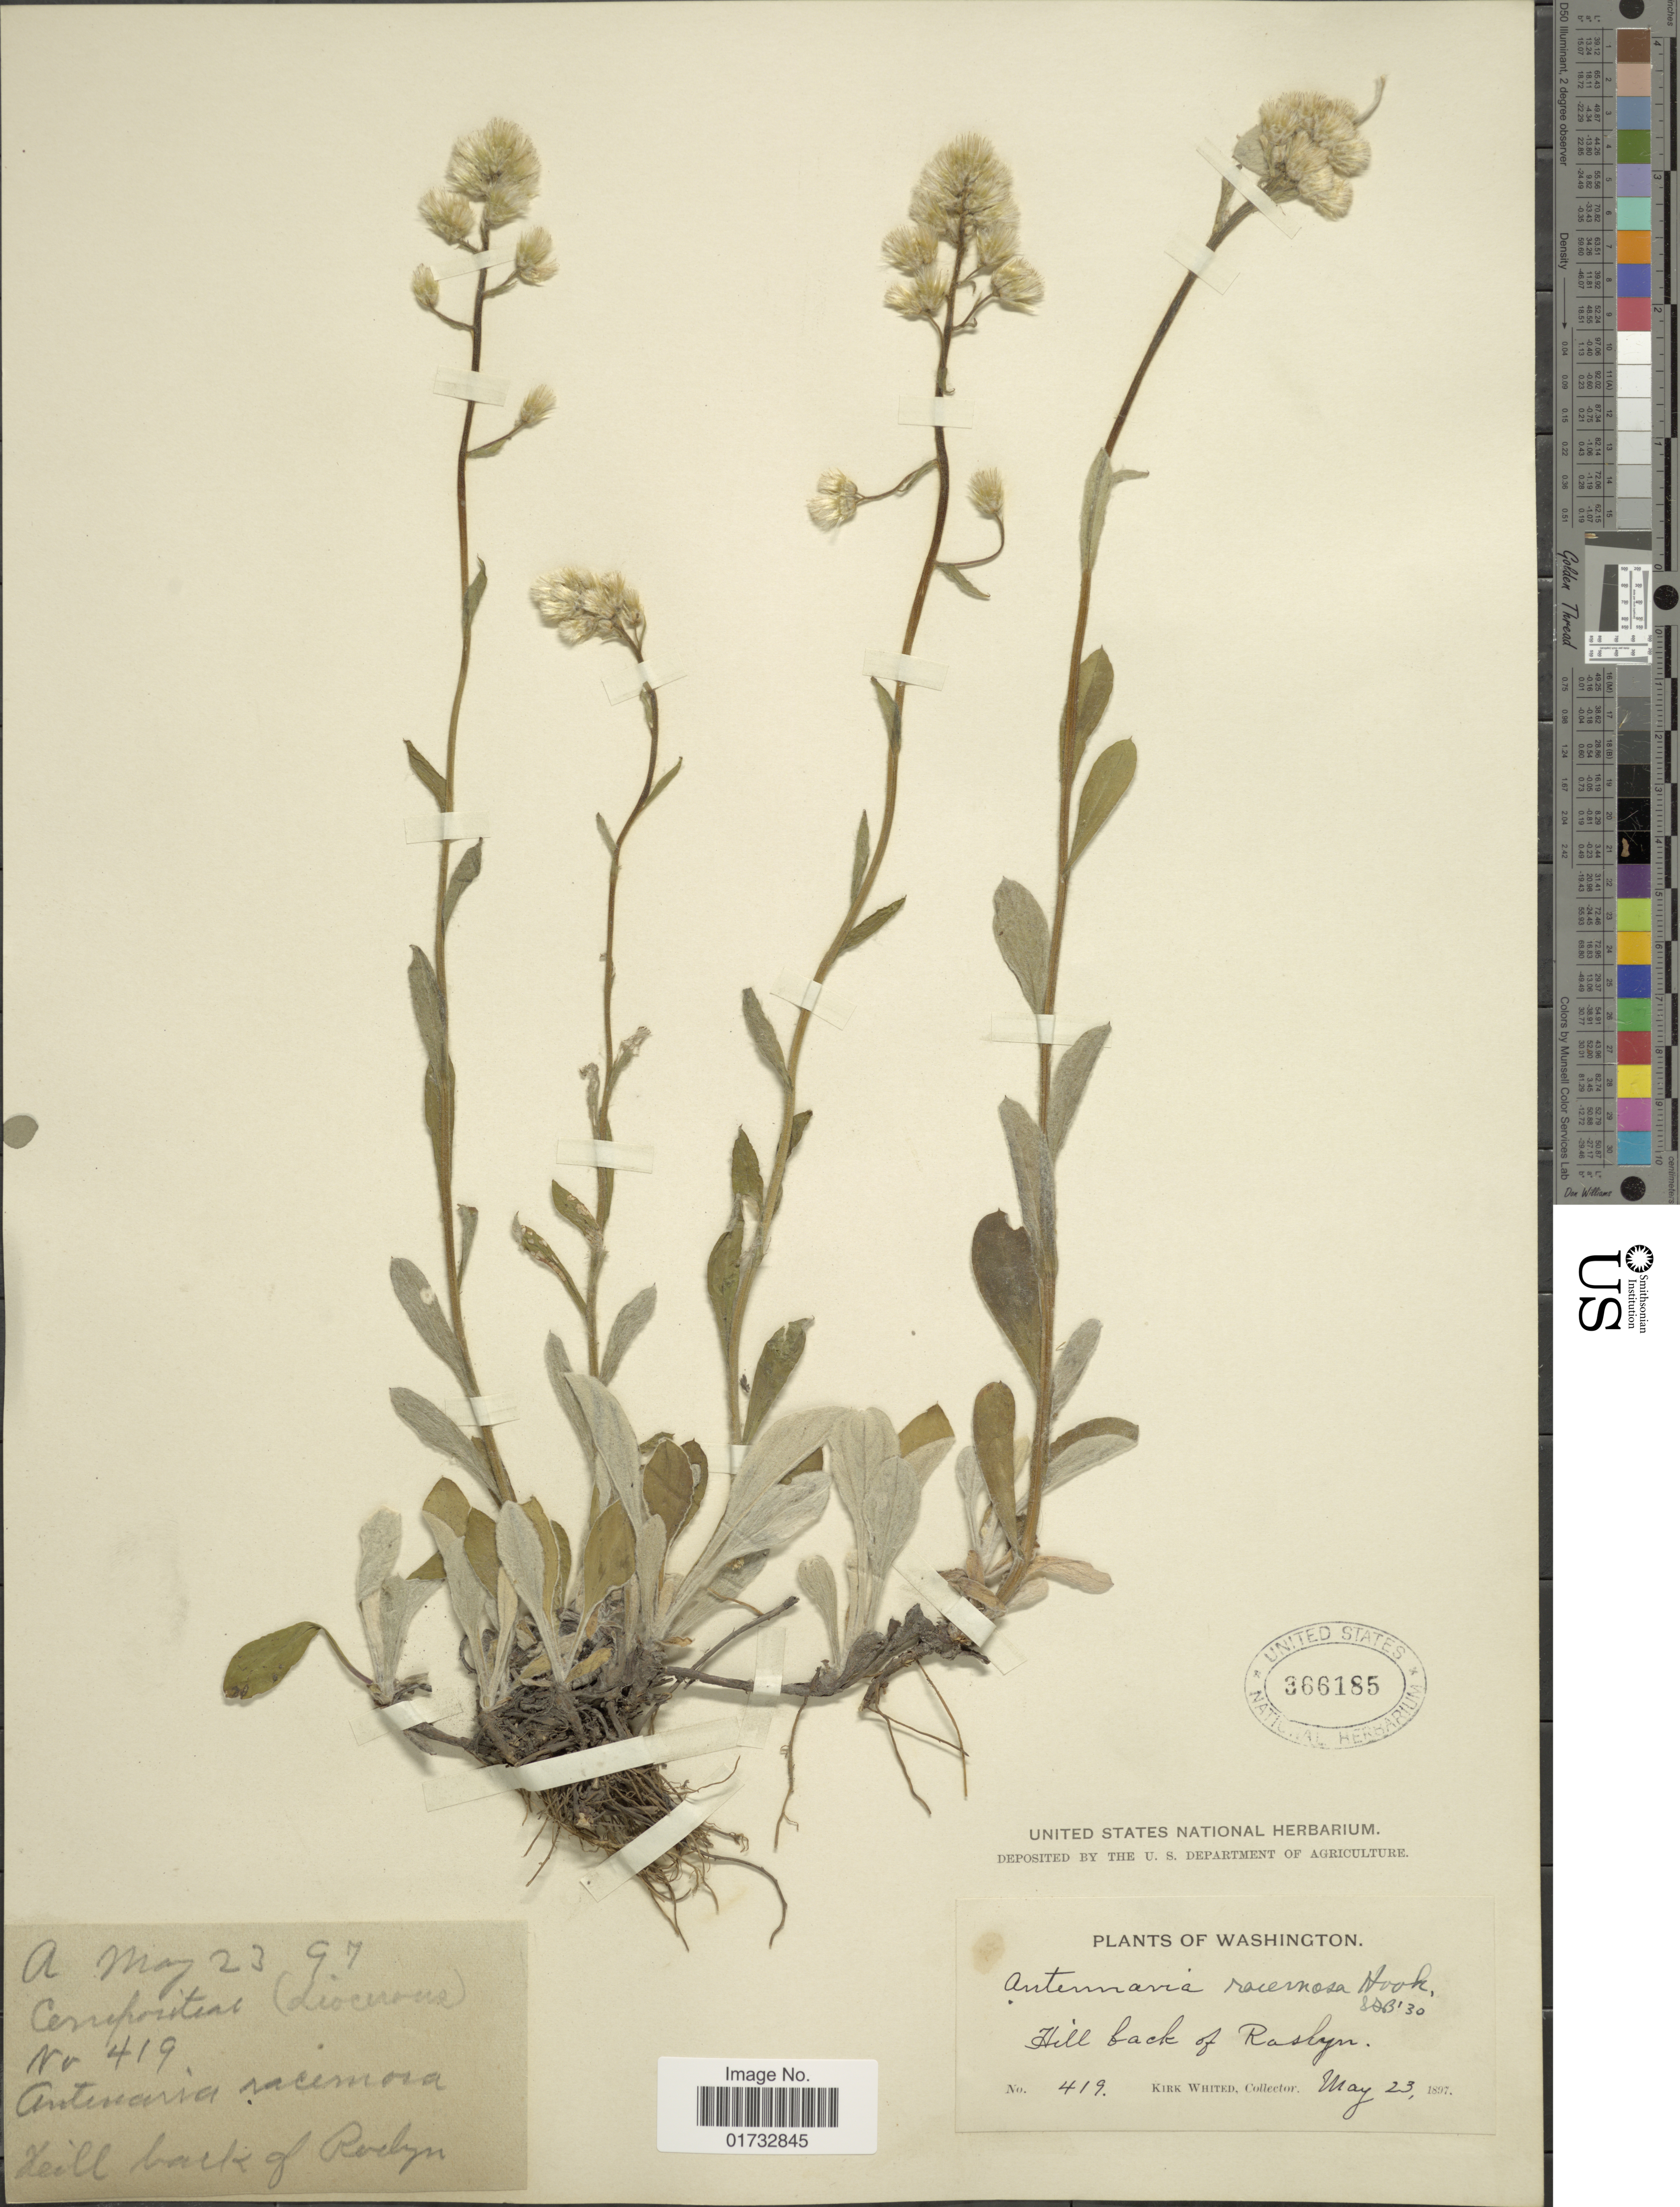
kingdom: Plantae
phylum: Tracheophyta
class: Magnoliopsida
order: Asterales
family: Asteraceae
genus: Antennaria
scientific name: Antennaria racemosa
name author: Hook.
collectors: K. Whited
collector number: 419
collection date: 1897-05-23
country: United States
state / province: Washington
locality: Hill back of Roslyn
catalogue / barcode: US 366185